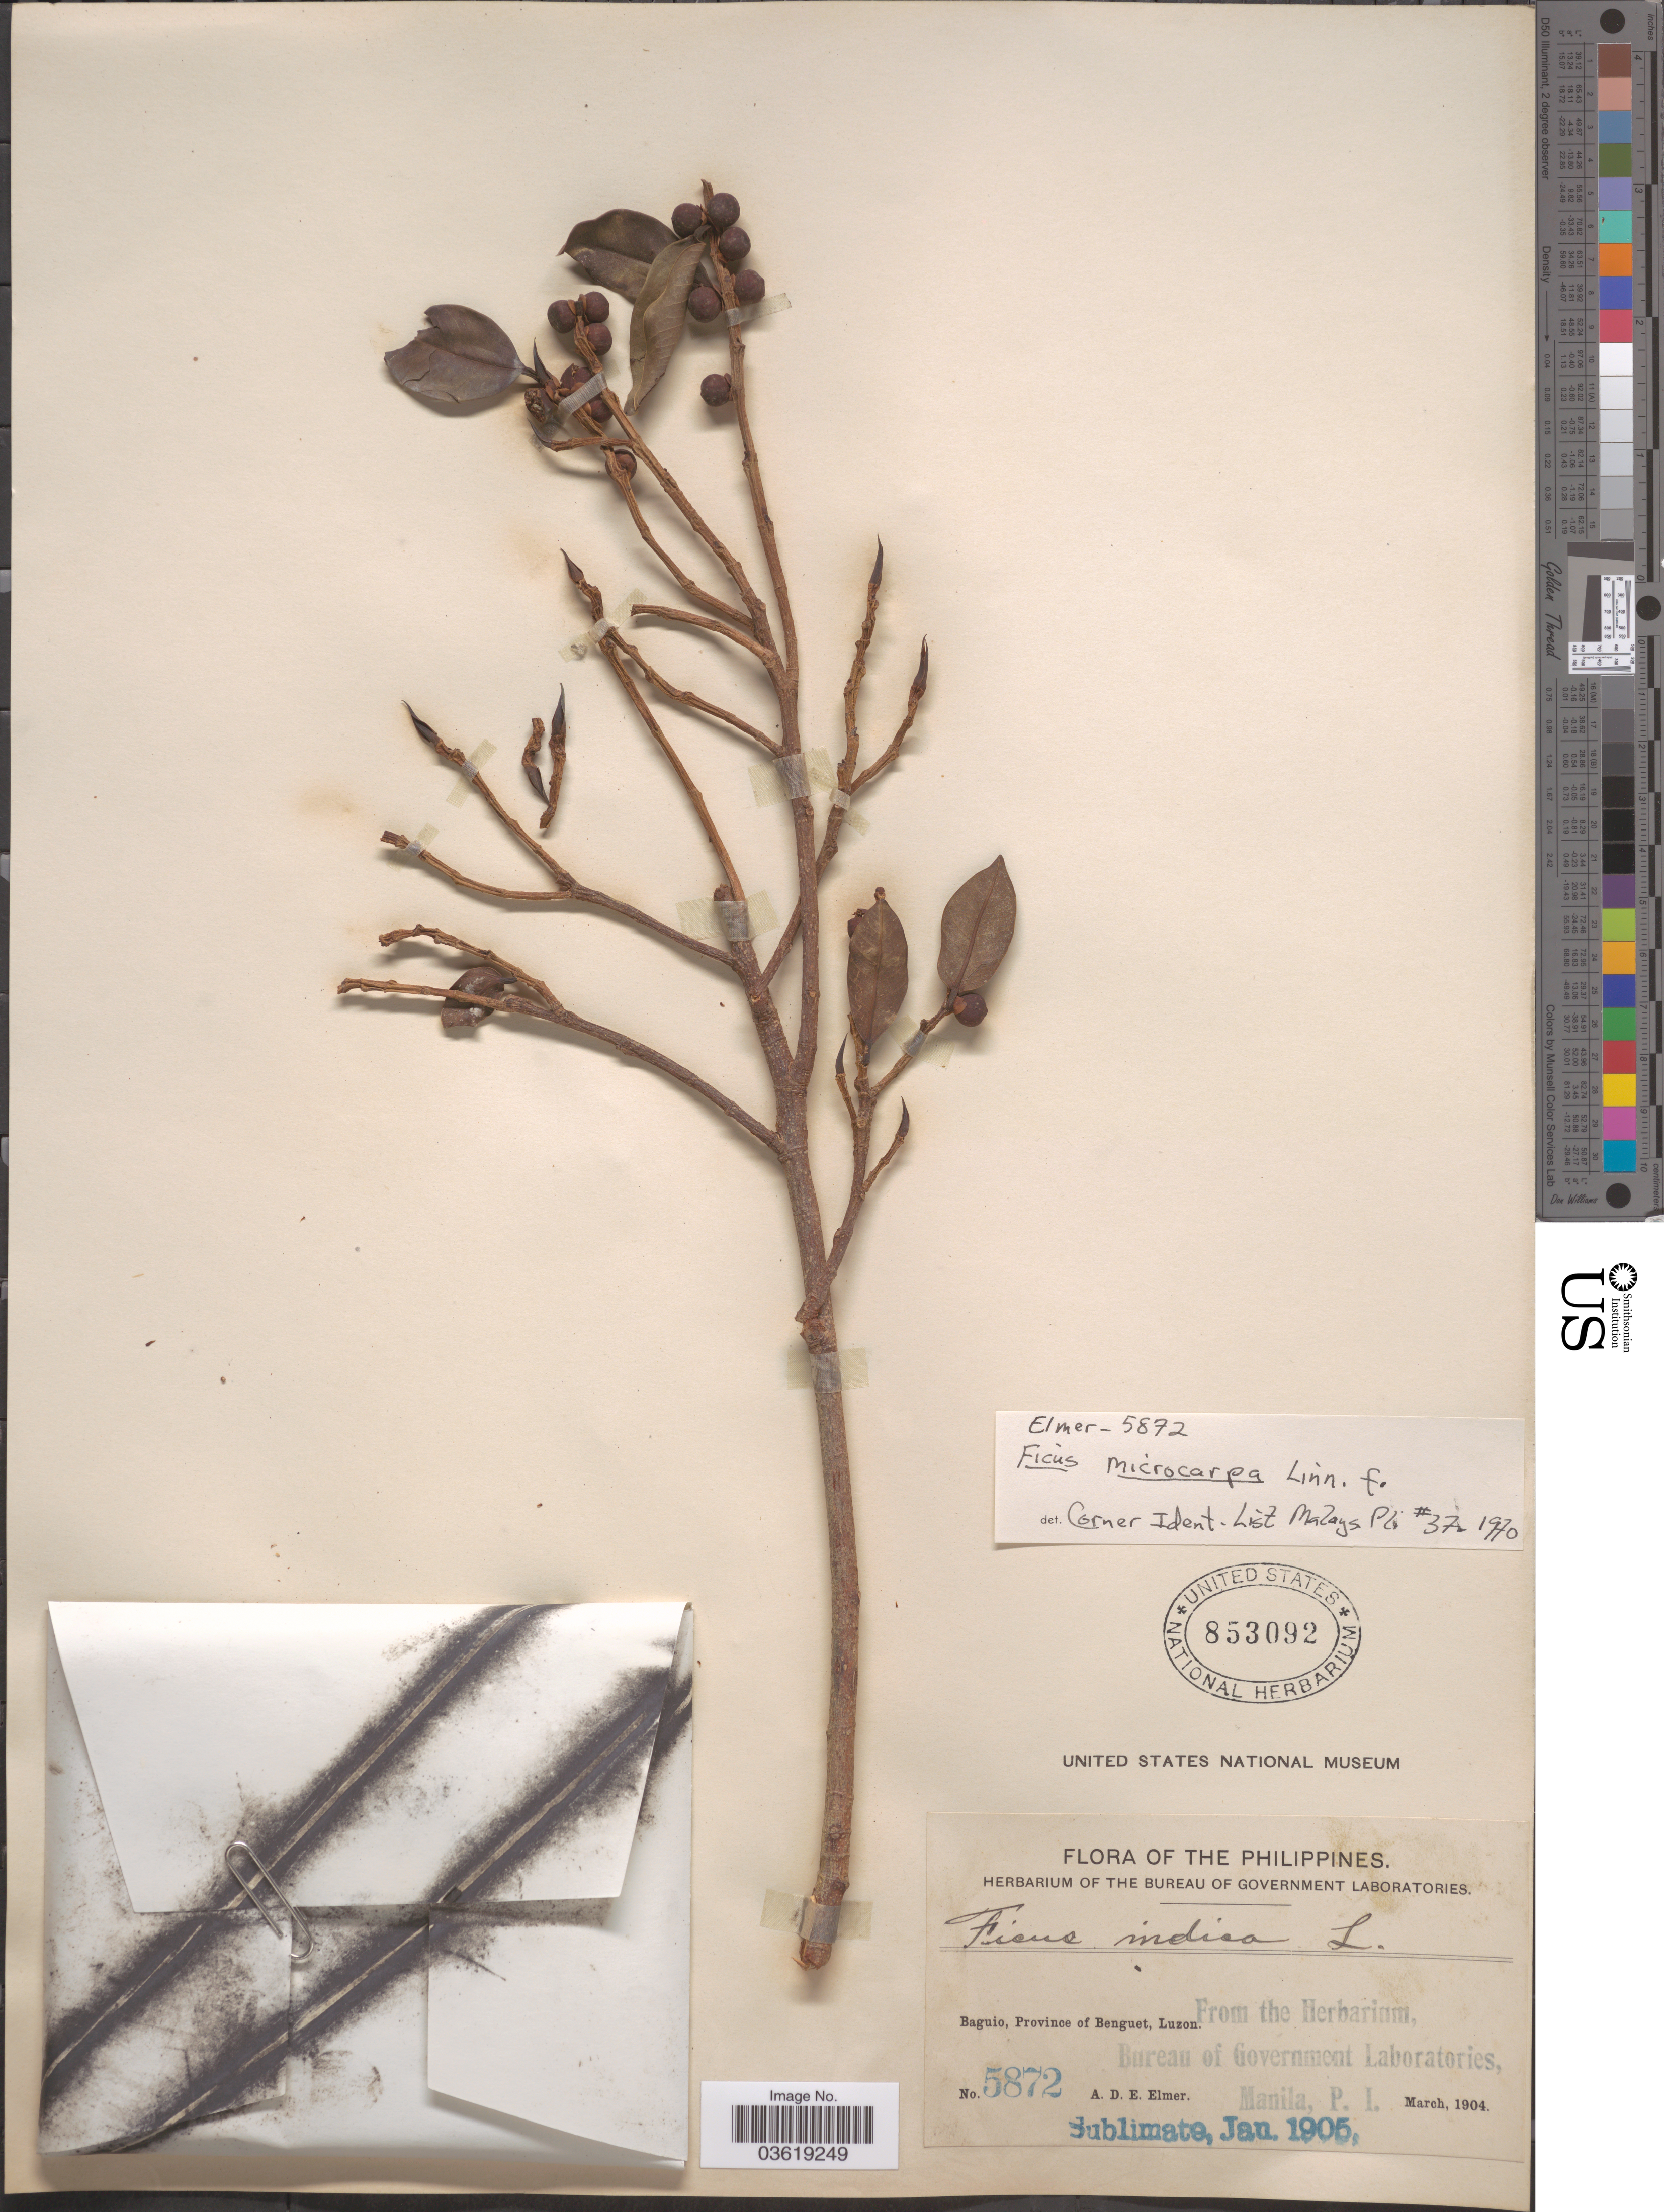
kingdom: Plantae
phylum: Tracheophyta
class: Magnoliopsida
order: Rosales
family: Moraceae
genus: Ficus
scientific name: Ficus microcarpa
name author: L. f.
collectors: A. D. E. Elmer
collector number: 5872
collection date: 1904-03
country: Philippines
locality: Baguio, Province of Benguet, Luzon.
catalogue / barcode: US 853092